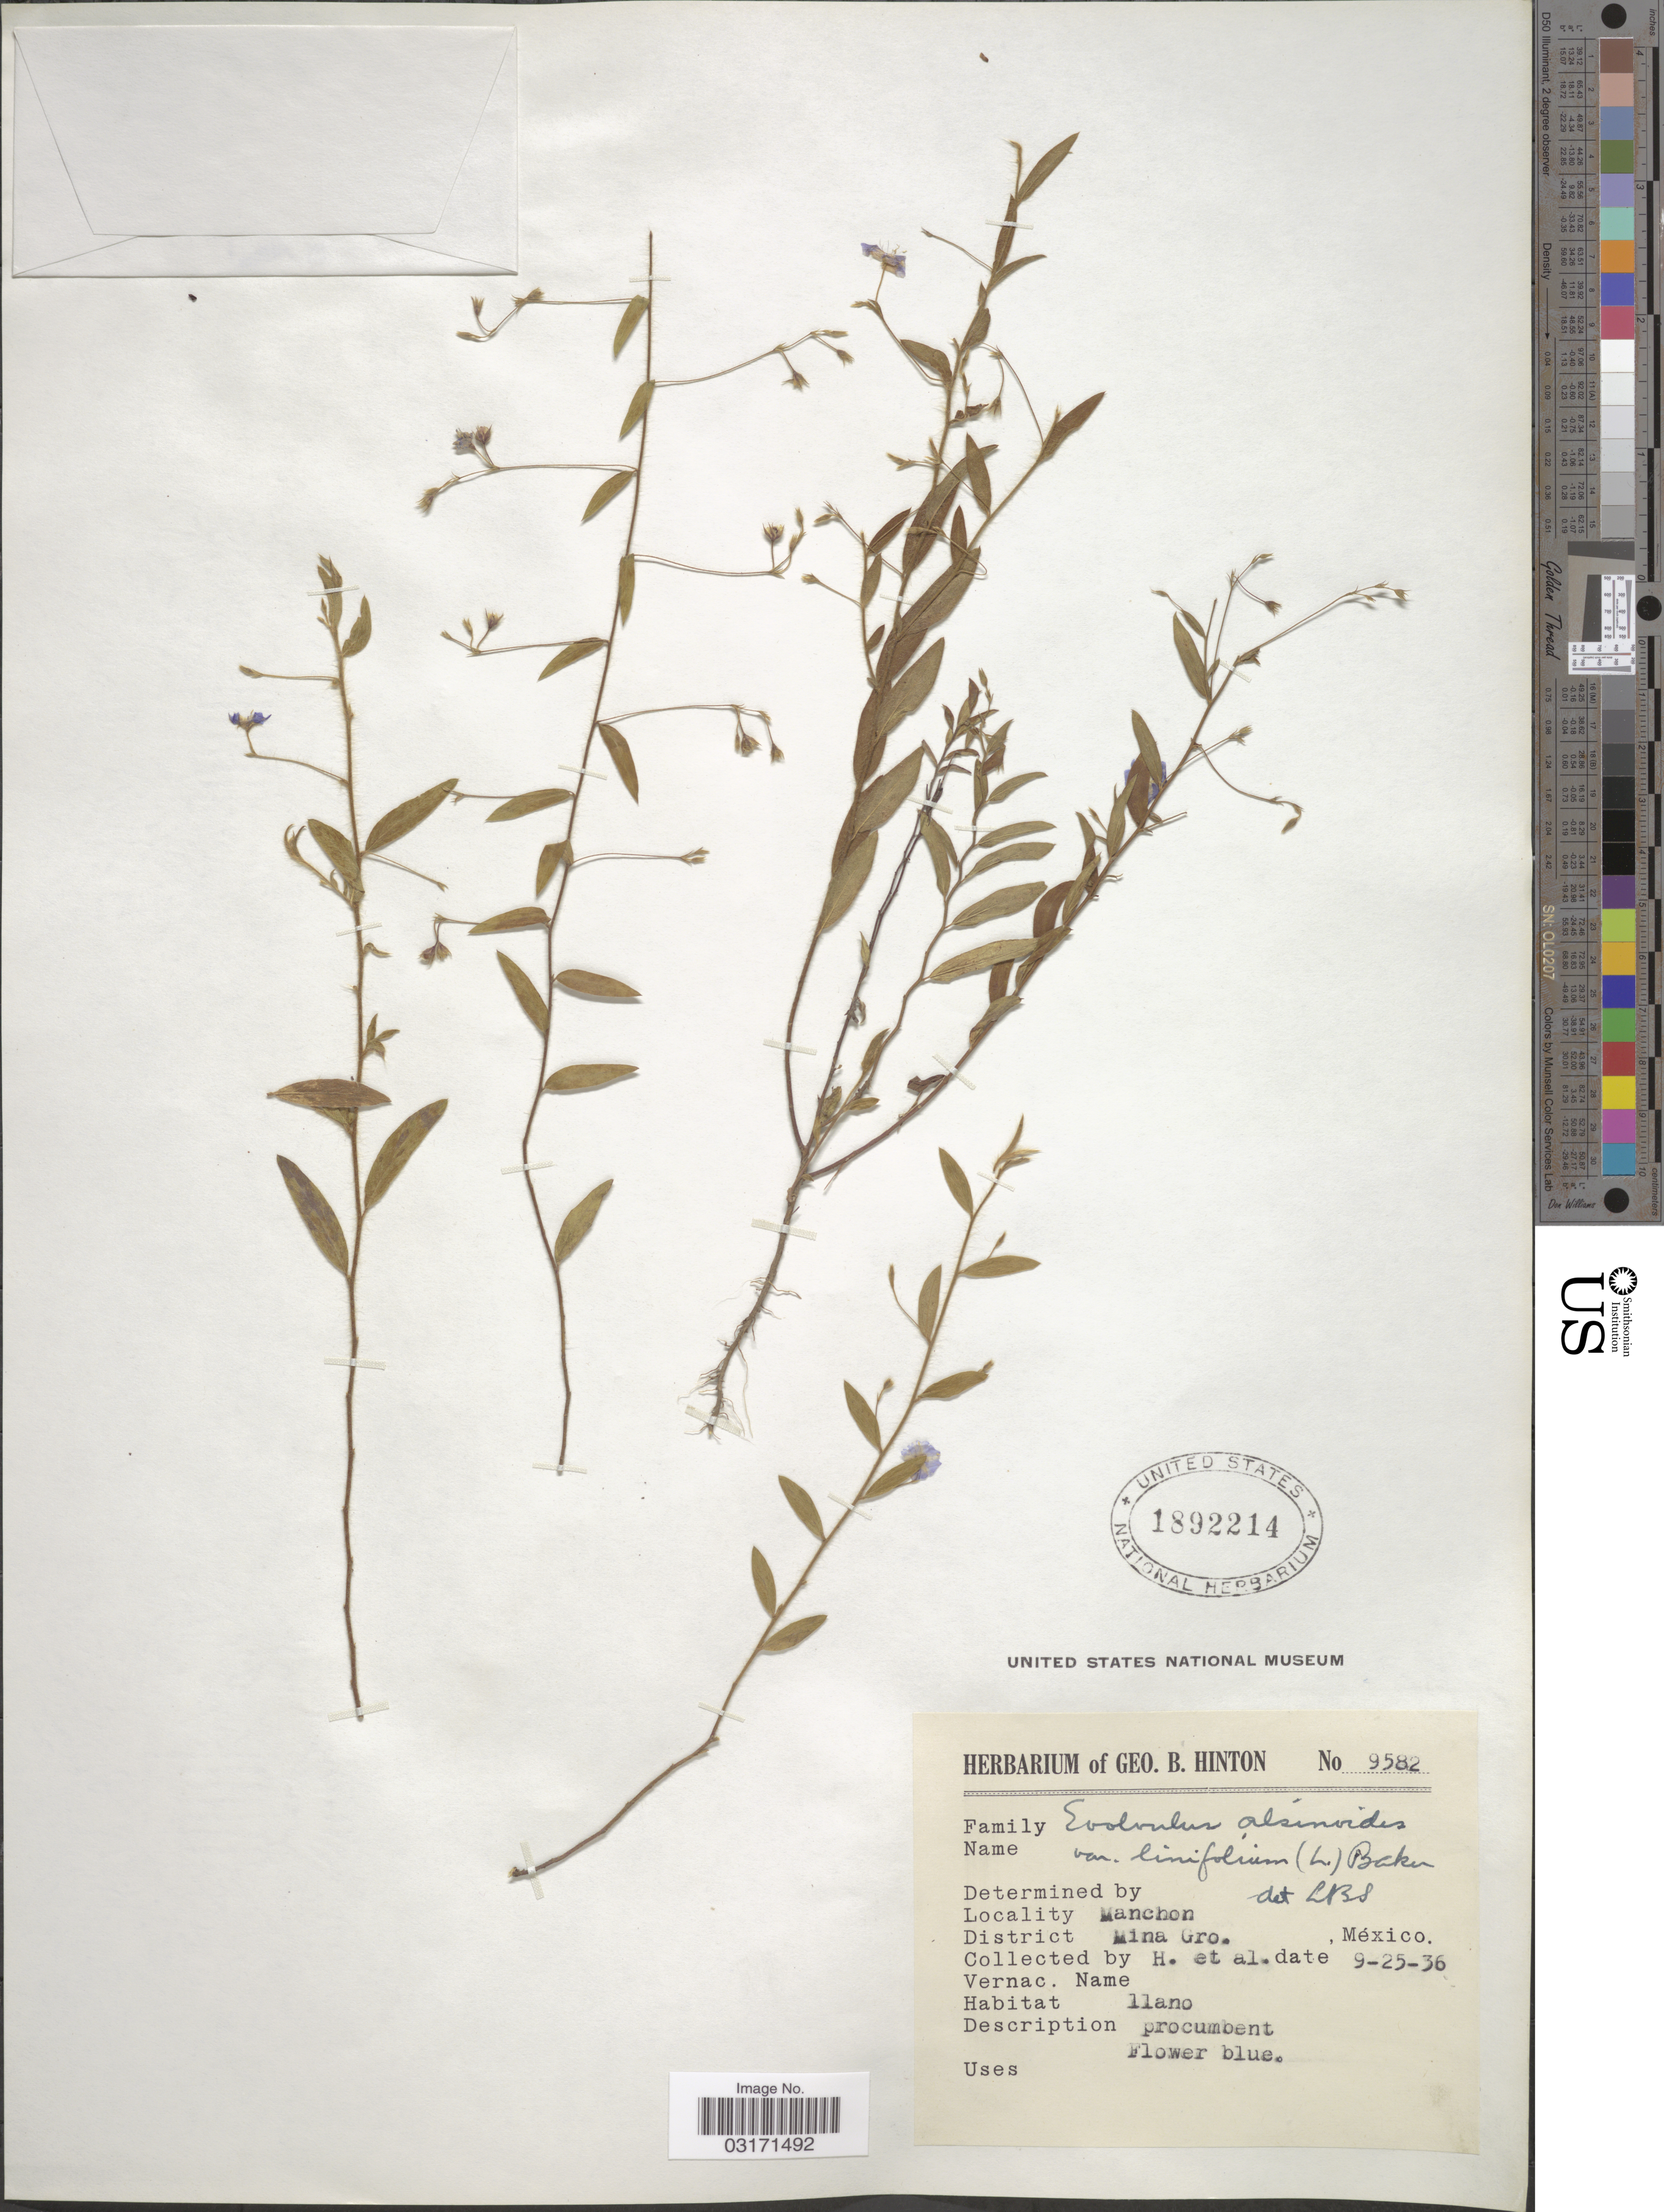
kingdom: Plantae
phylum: Tracheophyta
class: Magnoliopsida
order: Solanales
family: Convolvulaceae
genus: Evolvulus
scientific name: Evolvulus alsinoides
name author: (L.) L.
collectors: G. B. Hinton & et al.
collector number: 9582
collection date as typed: Transcribed d/m/y: 25/9/36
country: Mexico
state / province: Guerrero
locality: Manchon, District Mina, Gro., México.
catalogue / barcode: US 1892214